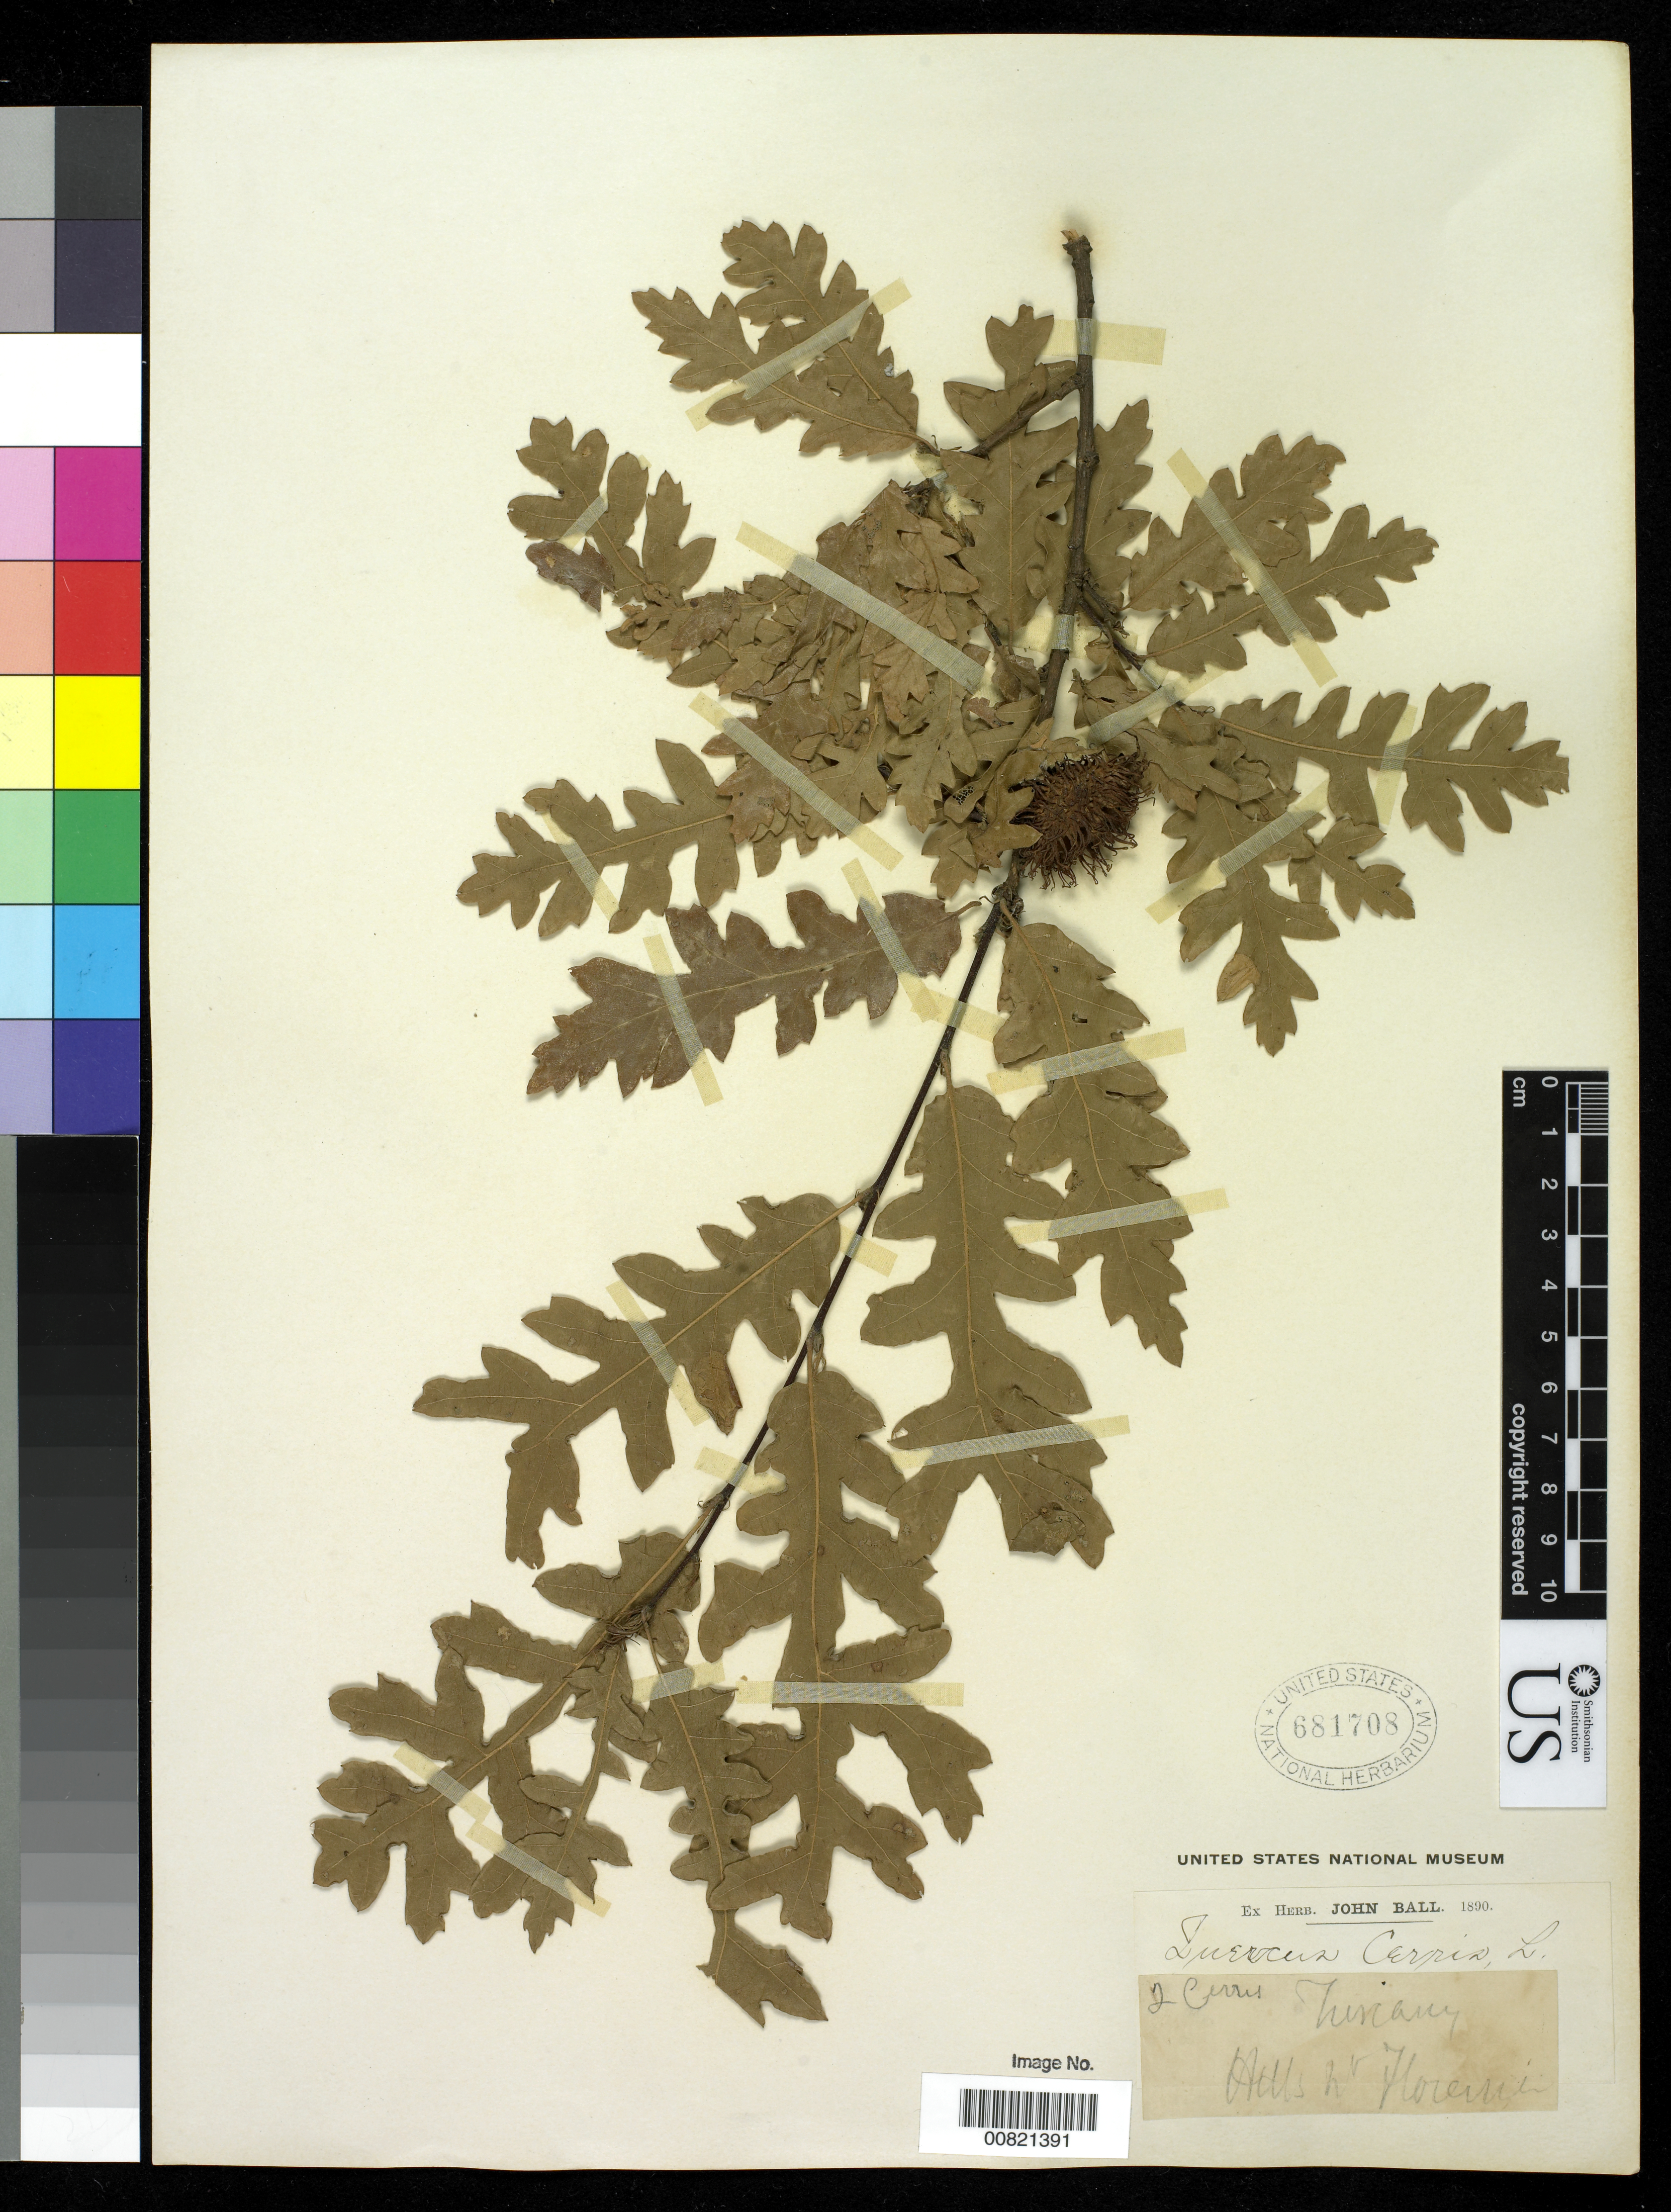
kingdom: Plantae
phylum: Tracheophyta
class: Magnoliopsida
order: Fagales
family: Fagaceae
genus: Quercus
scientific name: Quercus cerris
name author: L.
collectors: J. Ball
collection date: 1890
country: Italy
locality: Tuscany hills near Florence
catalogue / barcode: US 681708